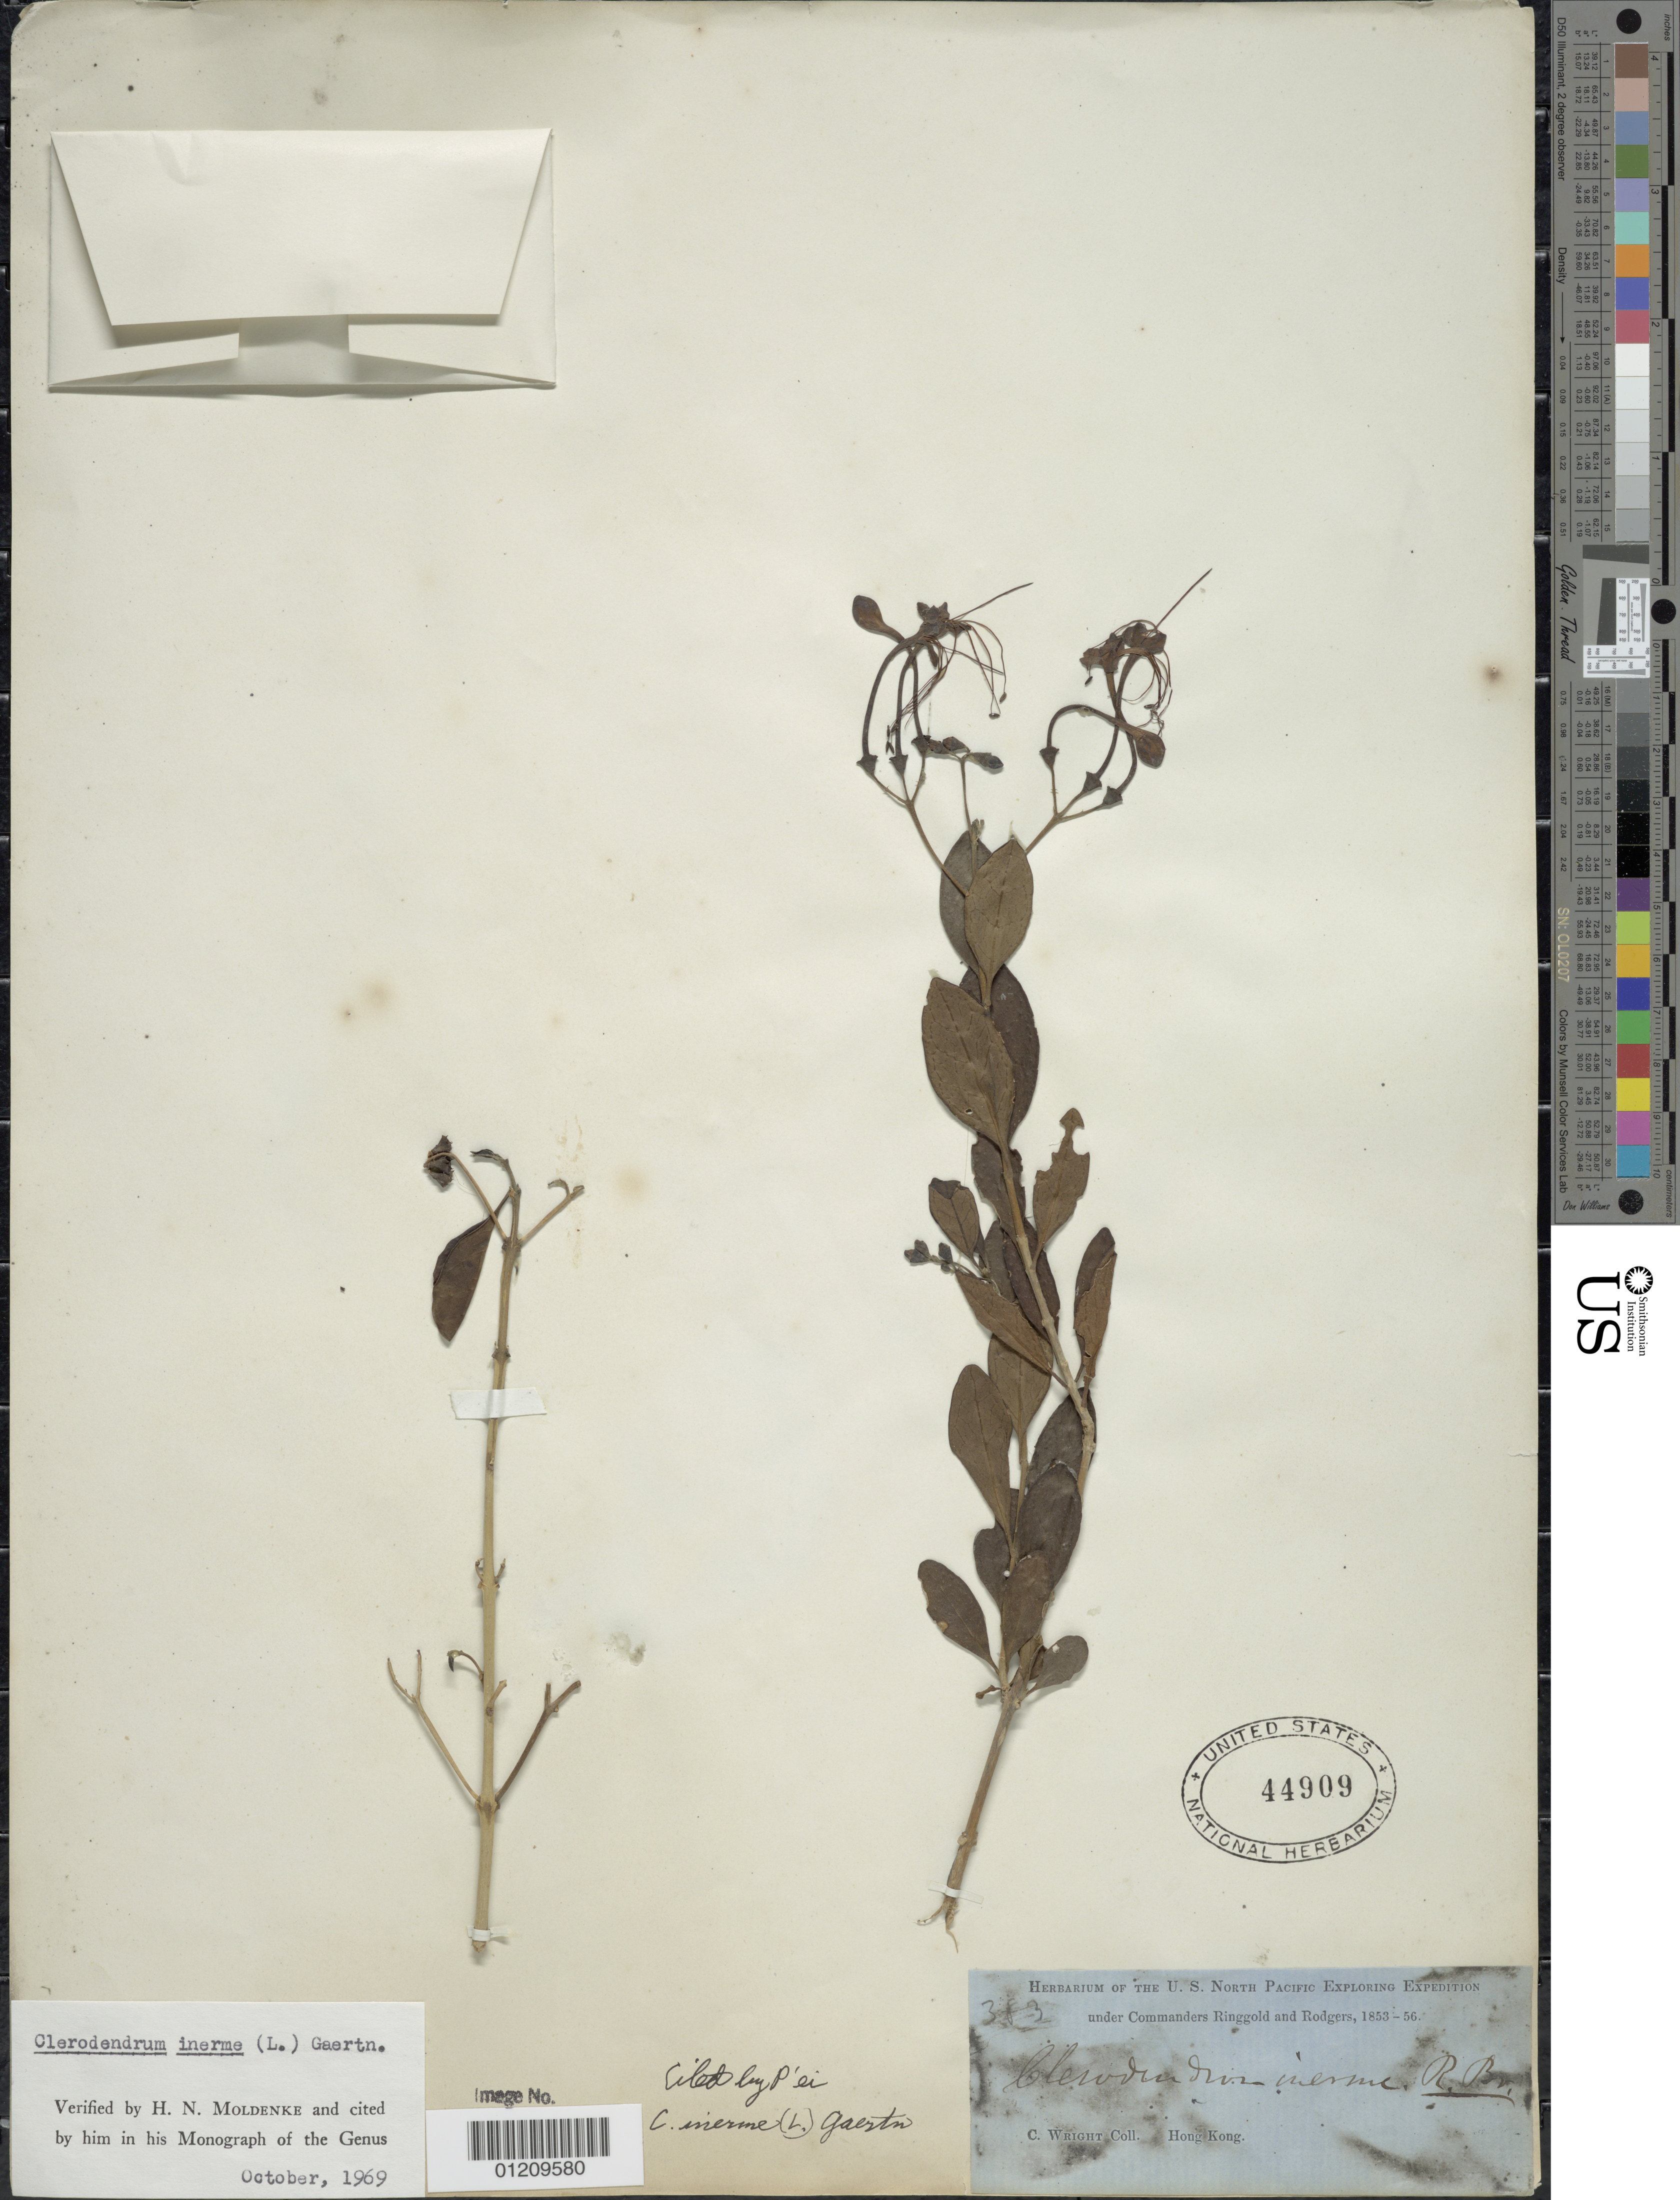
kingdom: Plantae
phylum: Tracheophyta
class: Magnoliopsida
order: Lamiales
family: Lamiaceae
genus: Clerodendrum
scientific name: Clerodendrum inerme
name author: (L.) Gaertn.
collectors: C. Wright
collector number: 383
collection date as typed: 1853 to -- -- 1856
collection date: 1853/1856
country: China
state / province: Hong Kong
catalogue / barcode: US 44909